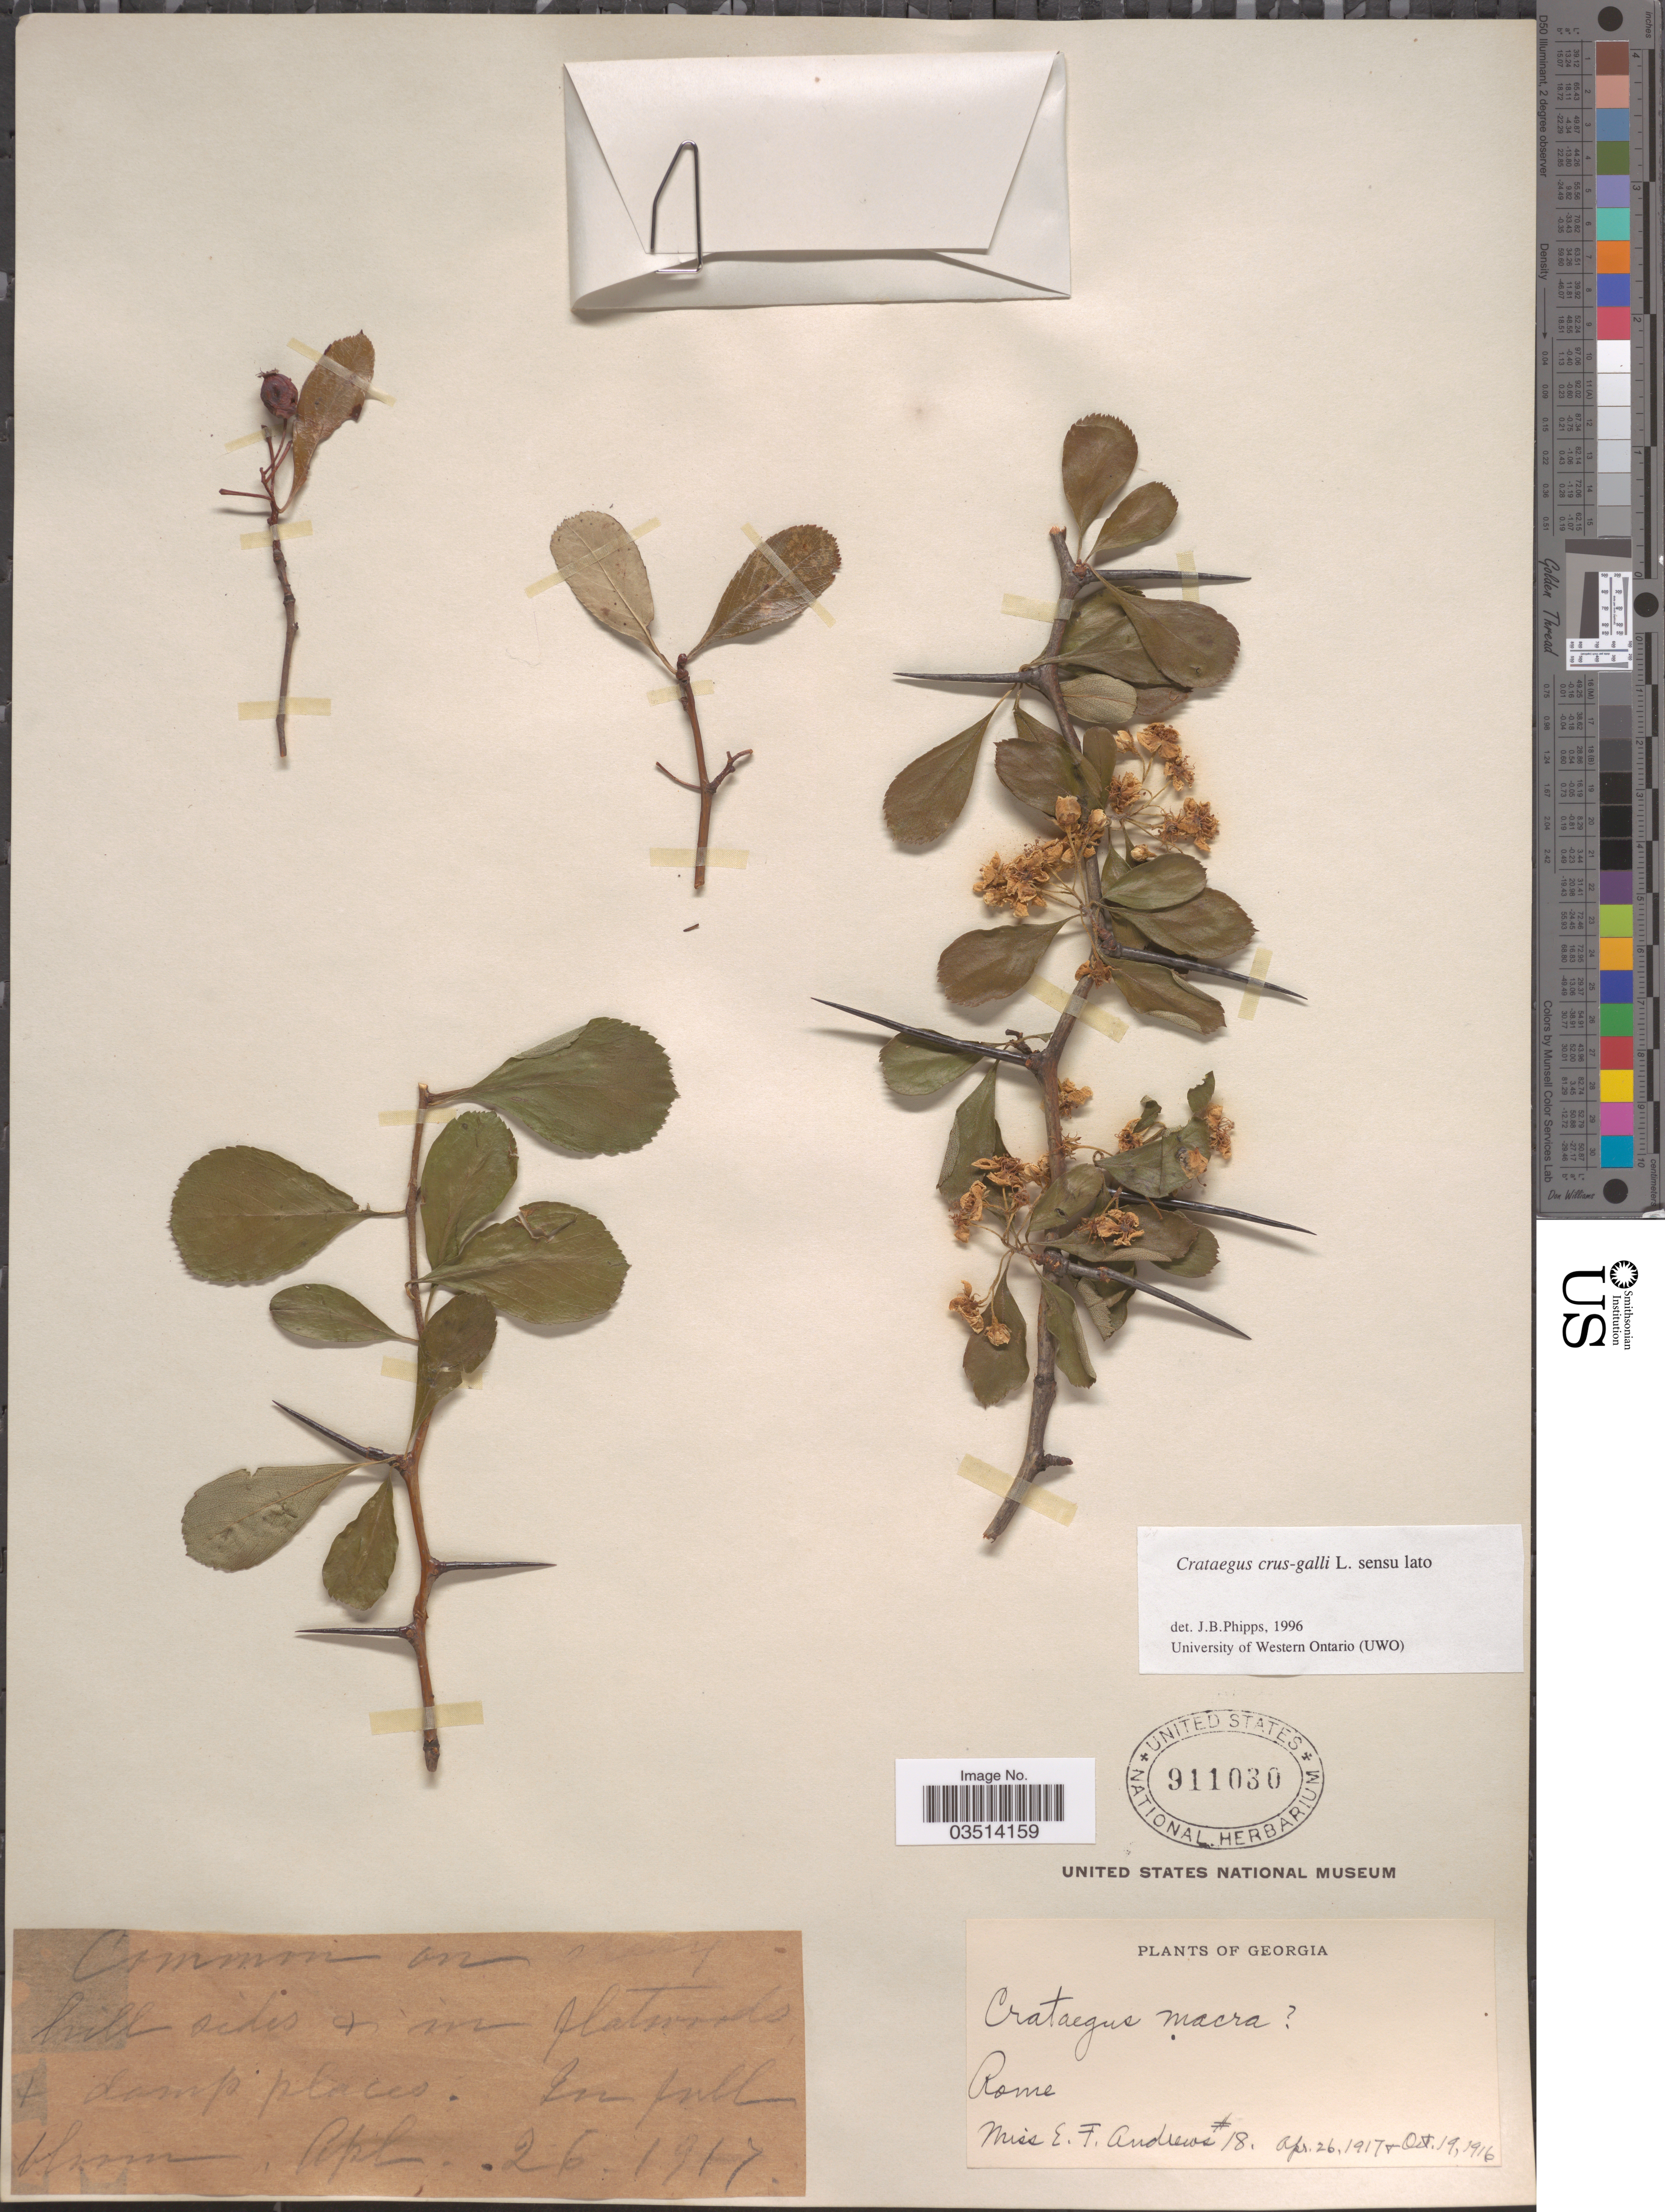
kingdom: Plantae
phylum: Tracheophyta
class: Magnoliopsida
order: Rosales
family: Rosaceae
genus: Crataegus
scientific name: Crataegus crus-galli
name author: L.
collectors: E. Andrews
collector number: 18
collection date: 1917-04-26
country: United States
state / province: Georgia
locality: Rome.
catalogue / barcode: US 911030